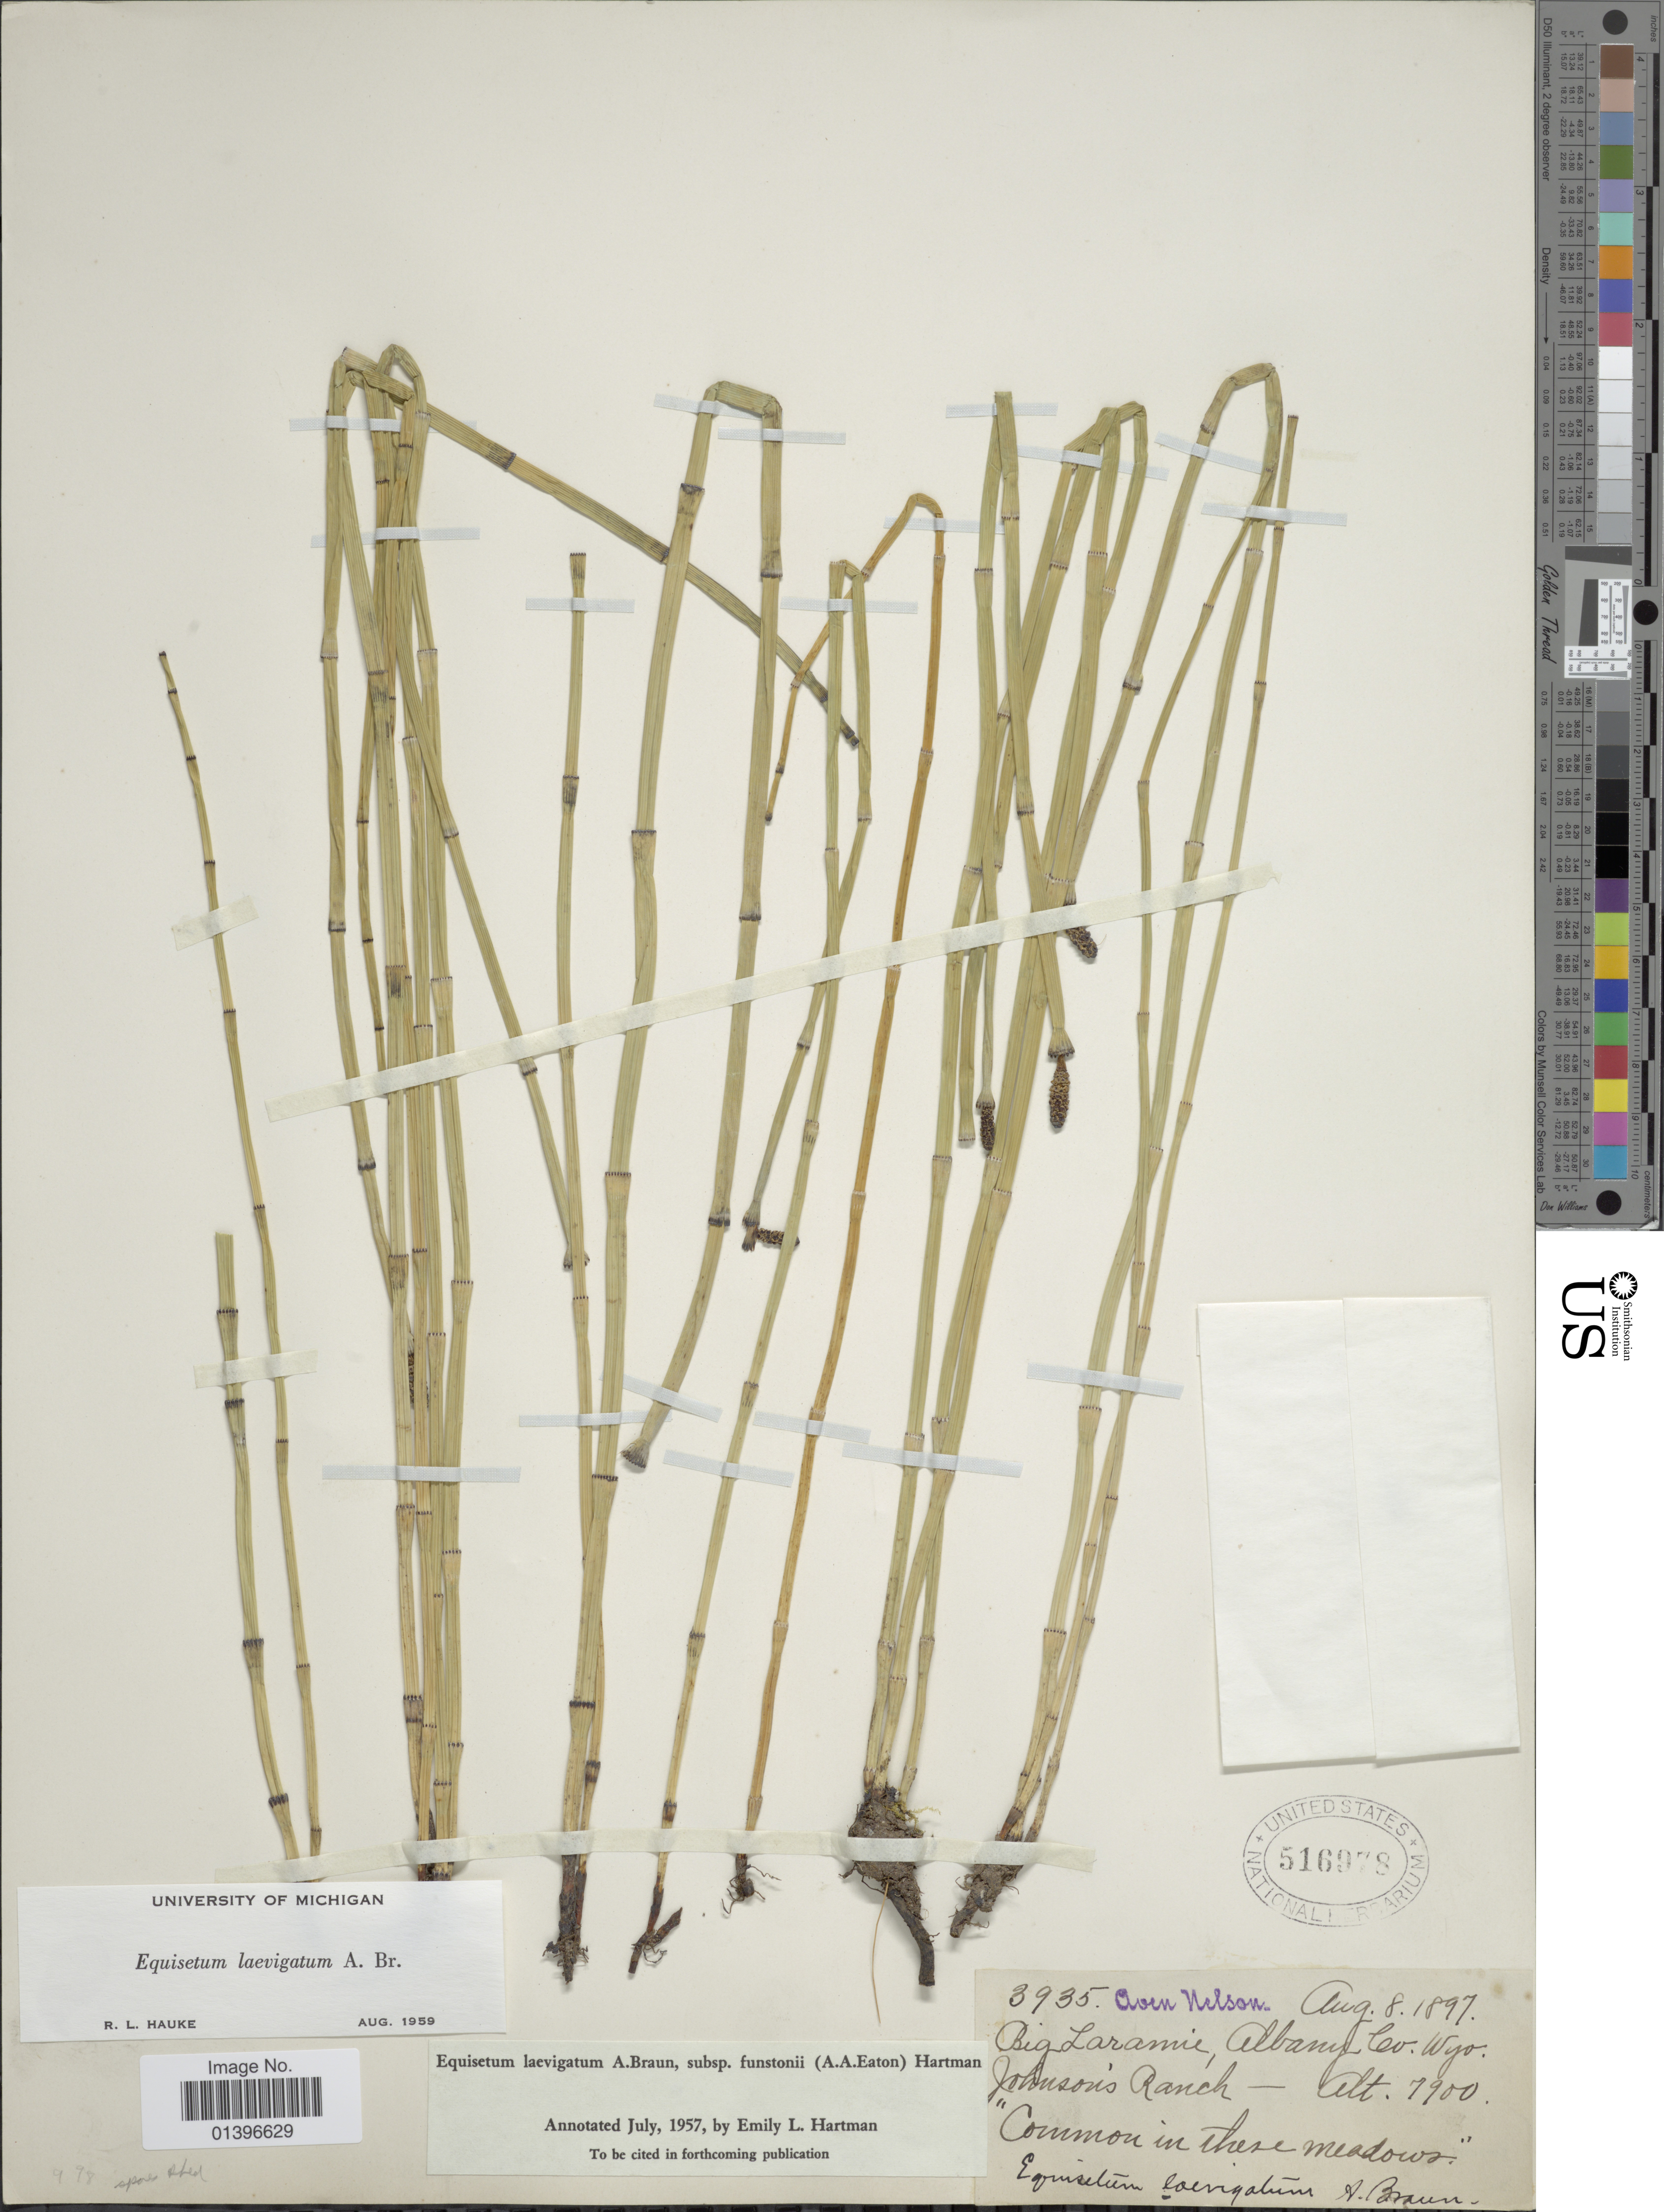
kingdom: Plantae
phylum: Tracheophyta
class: Polypodiopsida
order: Equisetales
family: Equisetaceae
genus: Equisetum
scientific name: Equisetum laevigatum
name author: A. Braun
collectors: A. Nelson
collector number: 3935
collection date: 1897-08-08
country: United States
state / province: Wyoming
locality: Big Laramie, Albany Co. Johnson's Ranch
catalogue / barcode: US 516978